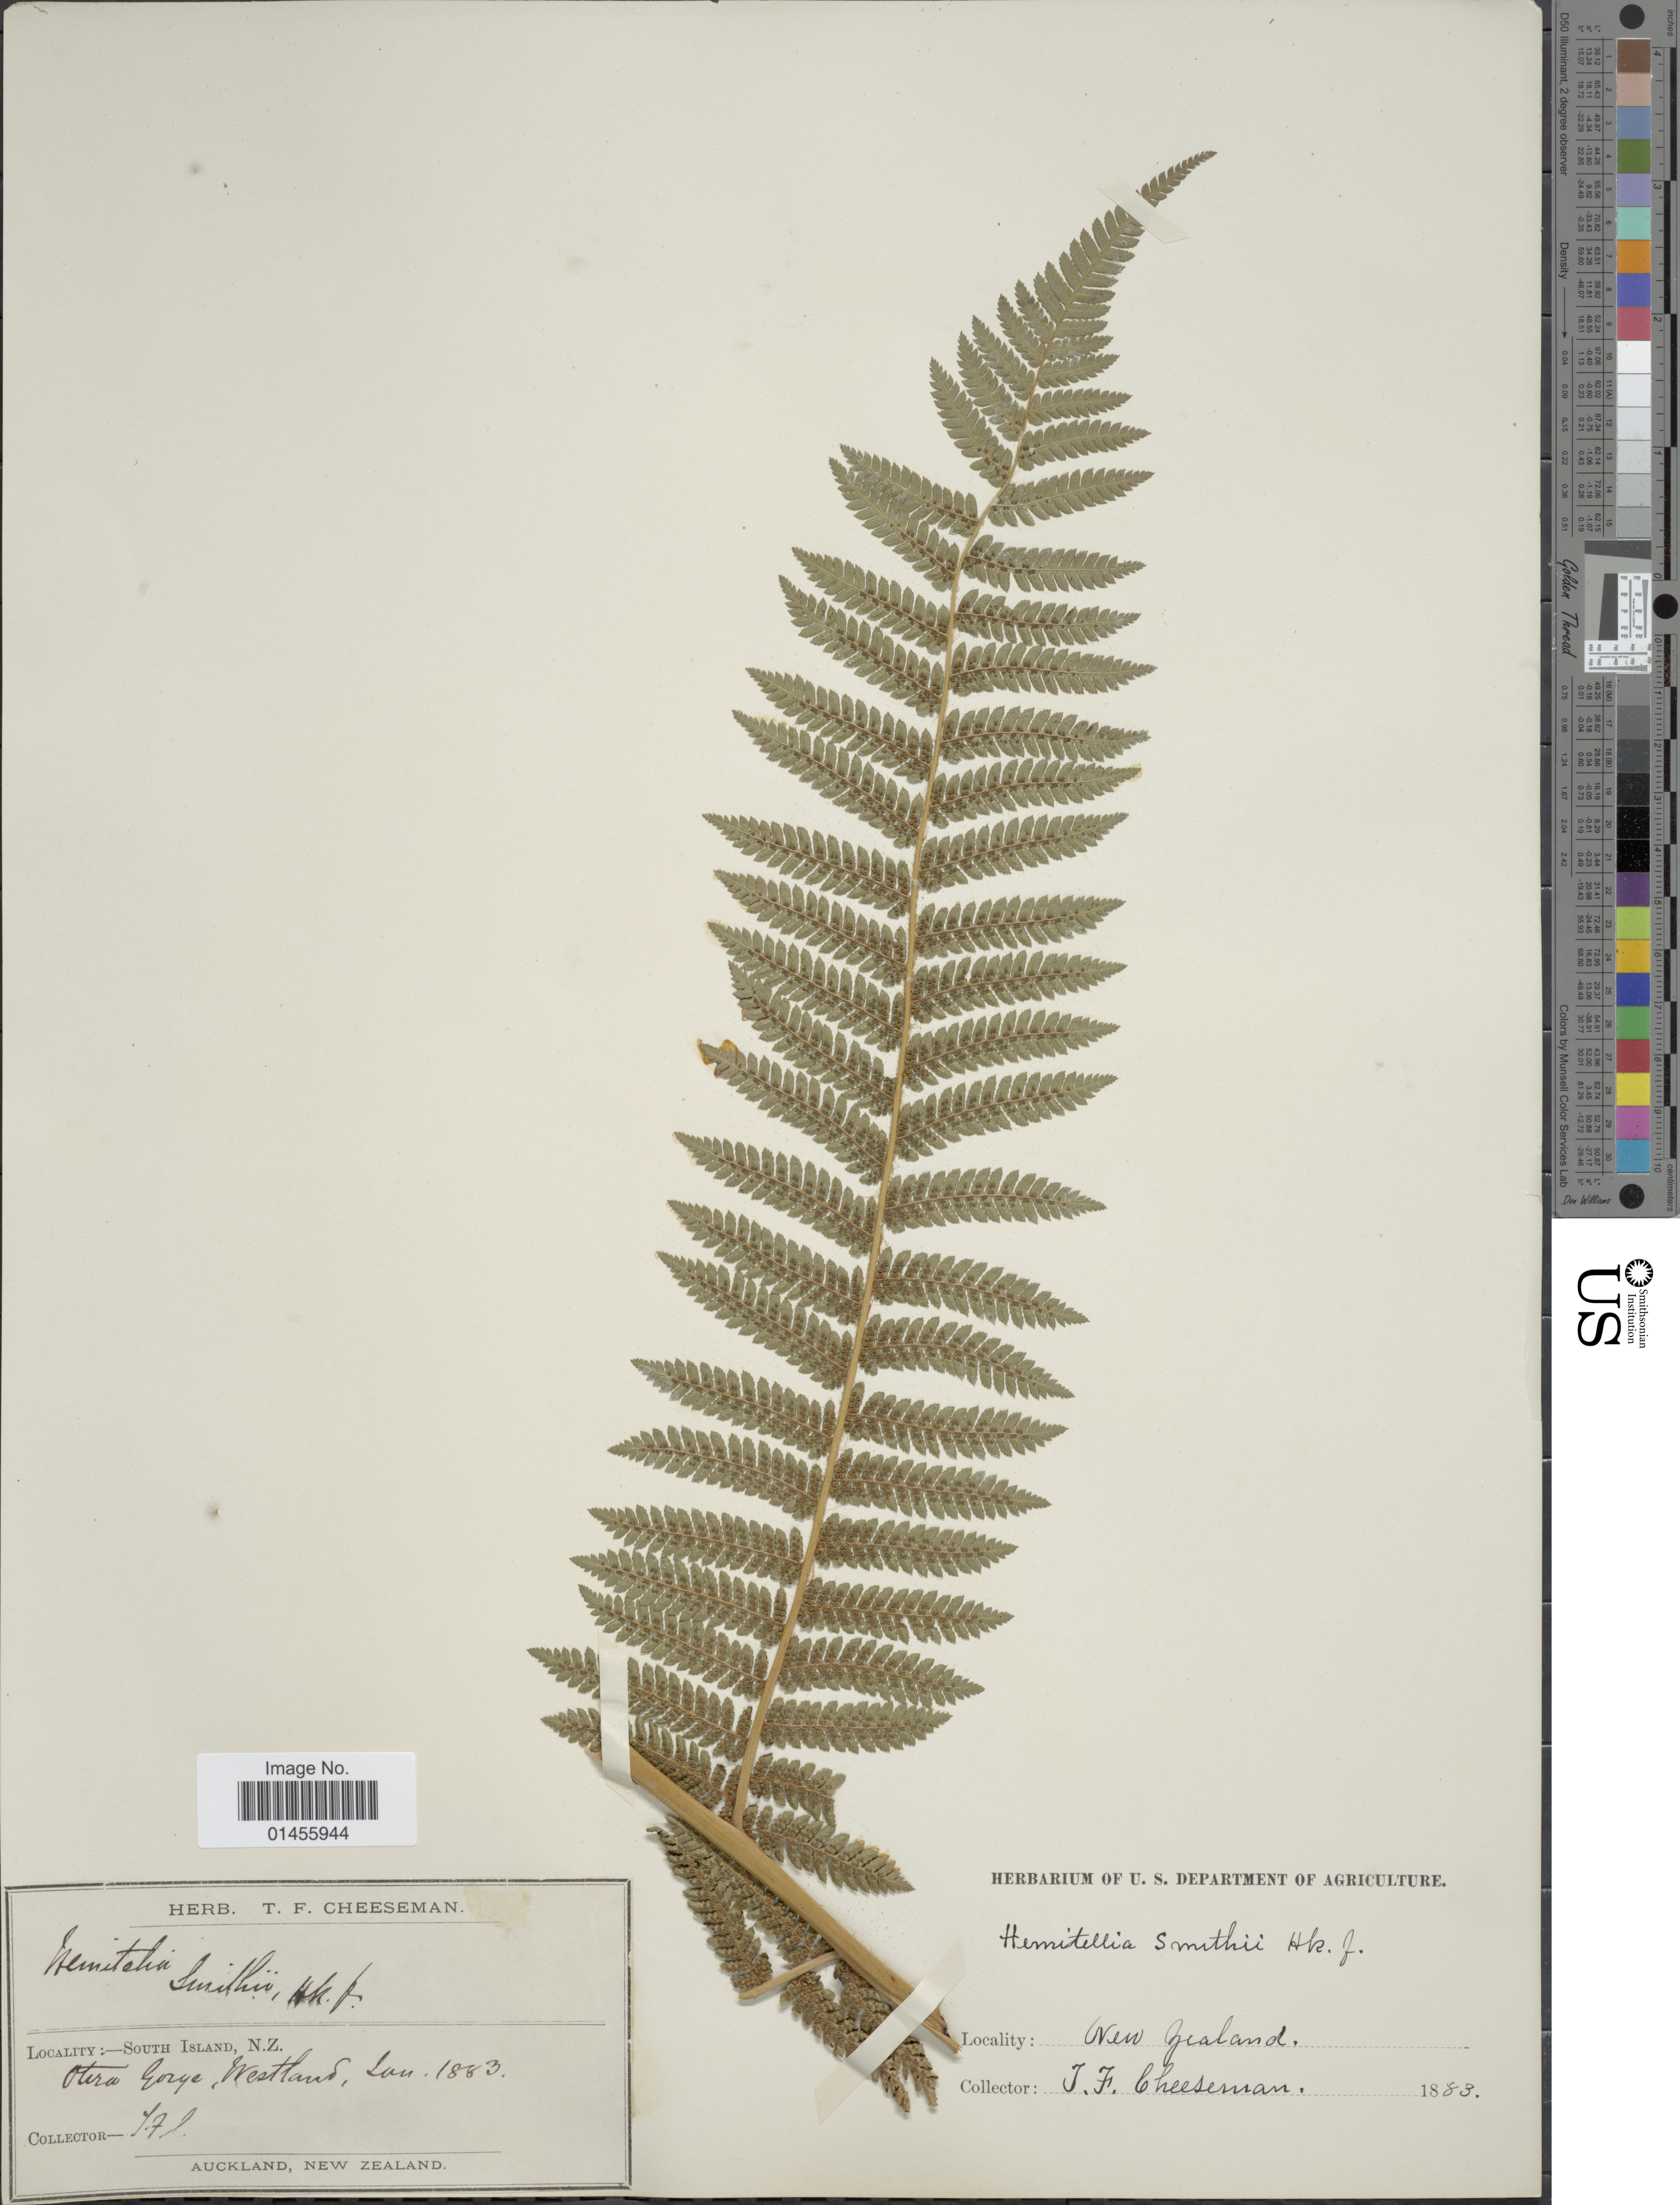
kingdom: Plantae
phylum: Tracheophyta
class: Polypodiopsida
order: Cyatheales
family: Cyatheaceae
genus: Alsophila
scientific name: Alsophila smithii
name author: (Hook.) R.M. Tryon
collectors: T. F. Cheeseman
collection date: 1883-01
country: New Zealand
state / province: Auckland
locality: South Island. Otira Gorge, Westland